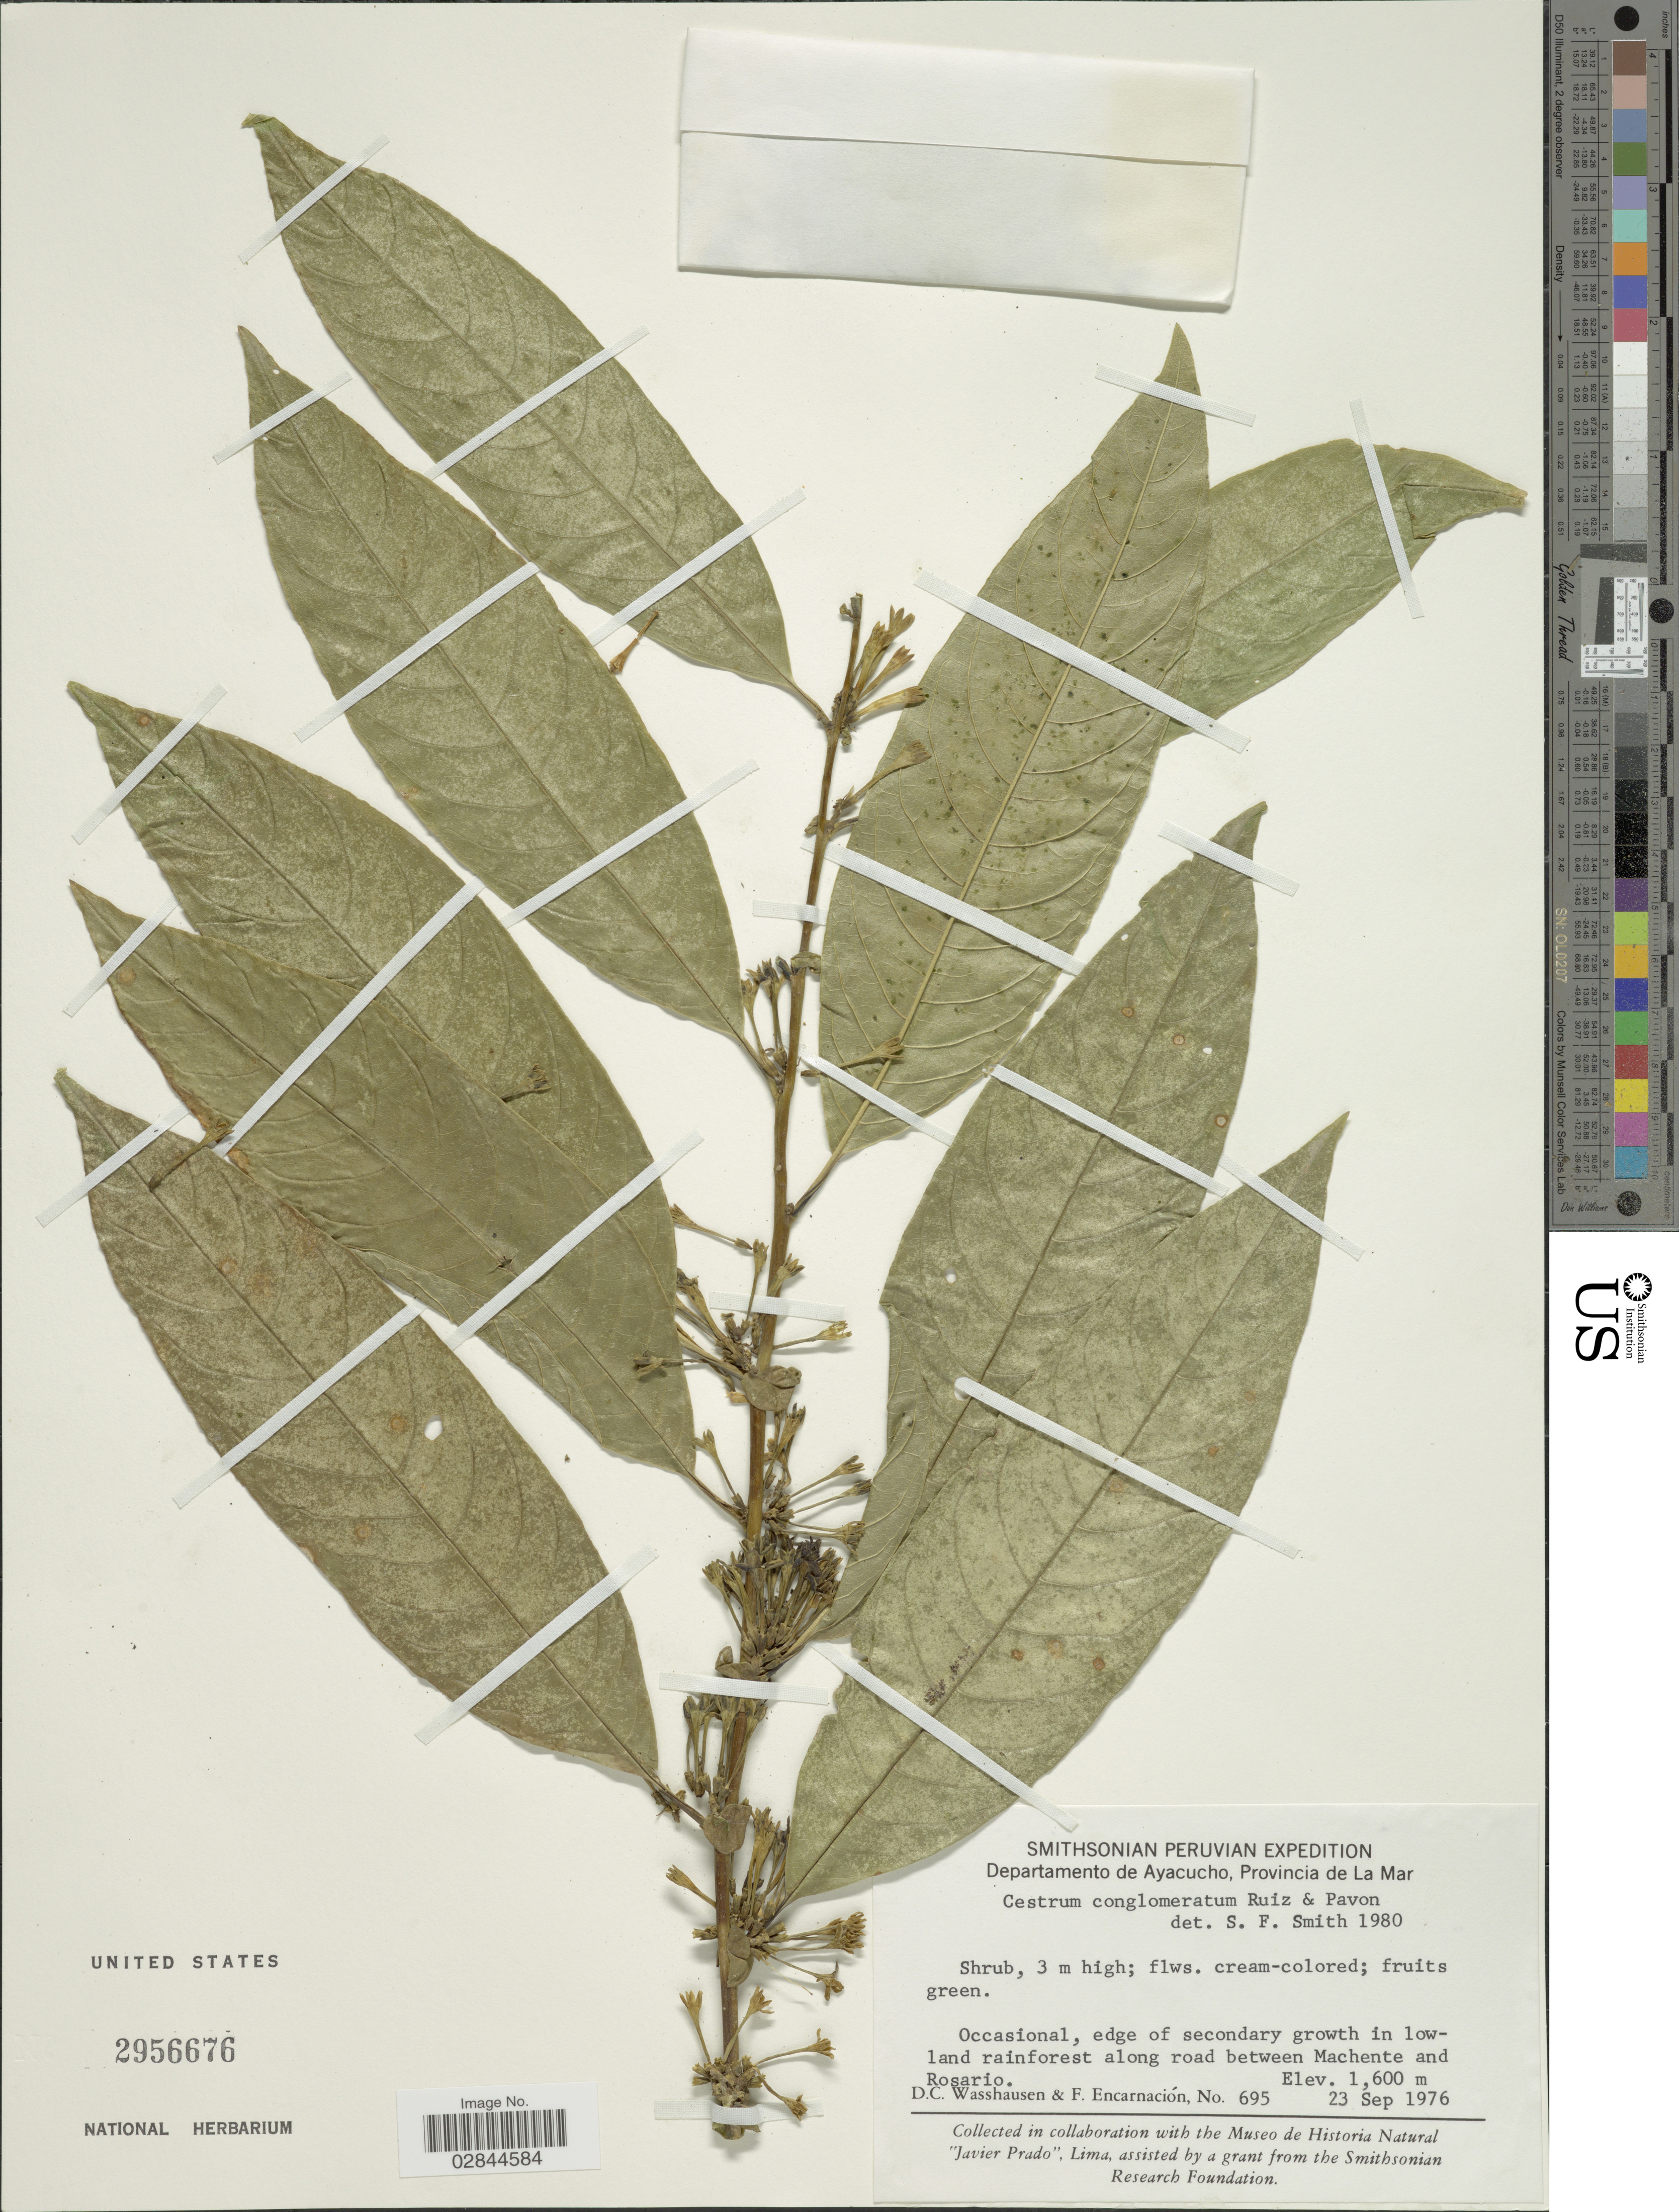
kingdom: Plantae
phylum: Tracheophyta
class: Magnoliopsida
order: Solanales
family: Solanaceae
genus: Cestrum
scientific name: Cestrum conglomeratum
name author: Ruiz & Pav.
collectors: D. C. Wasshausen & F. Encarnación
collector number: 695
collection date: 1976-09-23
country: Peru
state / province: Ayacucho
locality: Departamento de Ayacicho, Provincia de La Mar, along road between Machente and Rosario.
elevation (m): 1600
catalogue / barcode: US 2956676